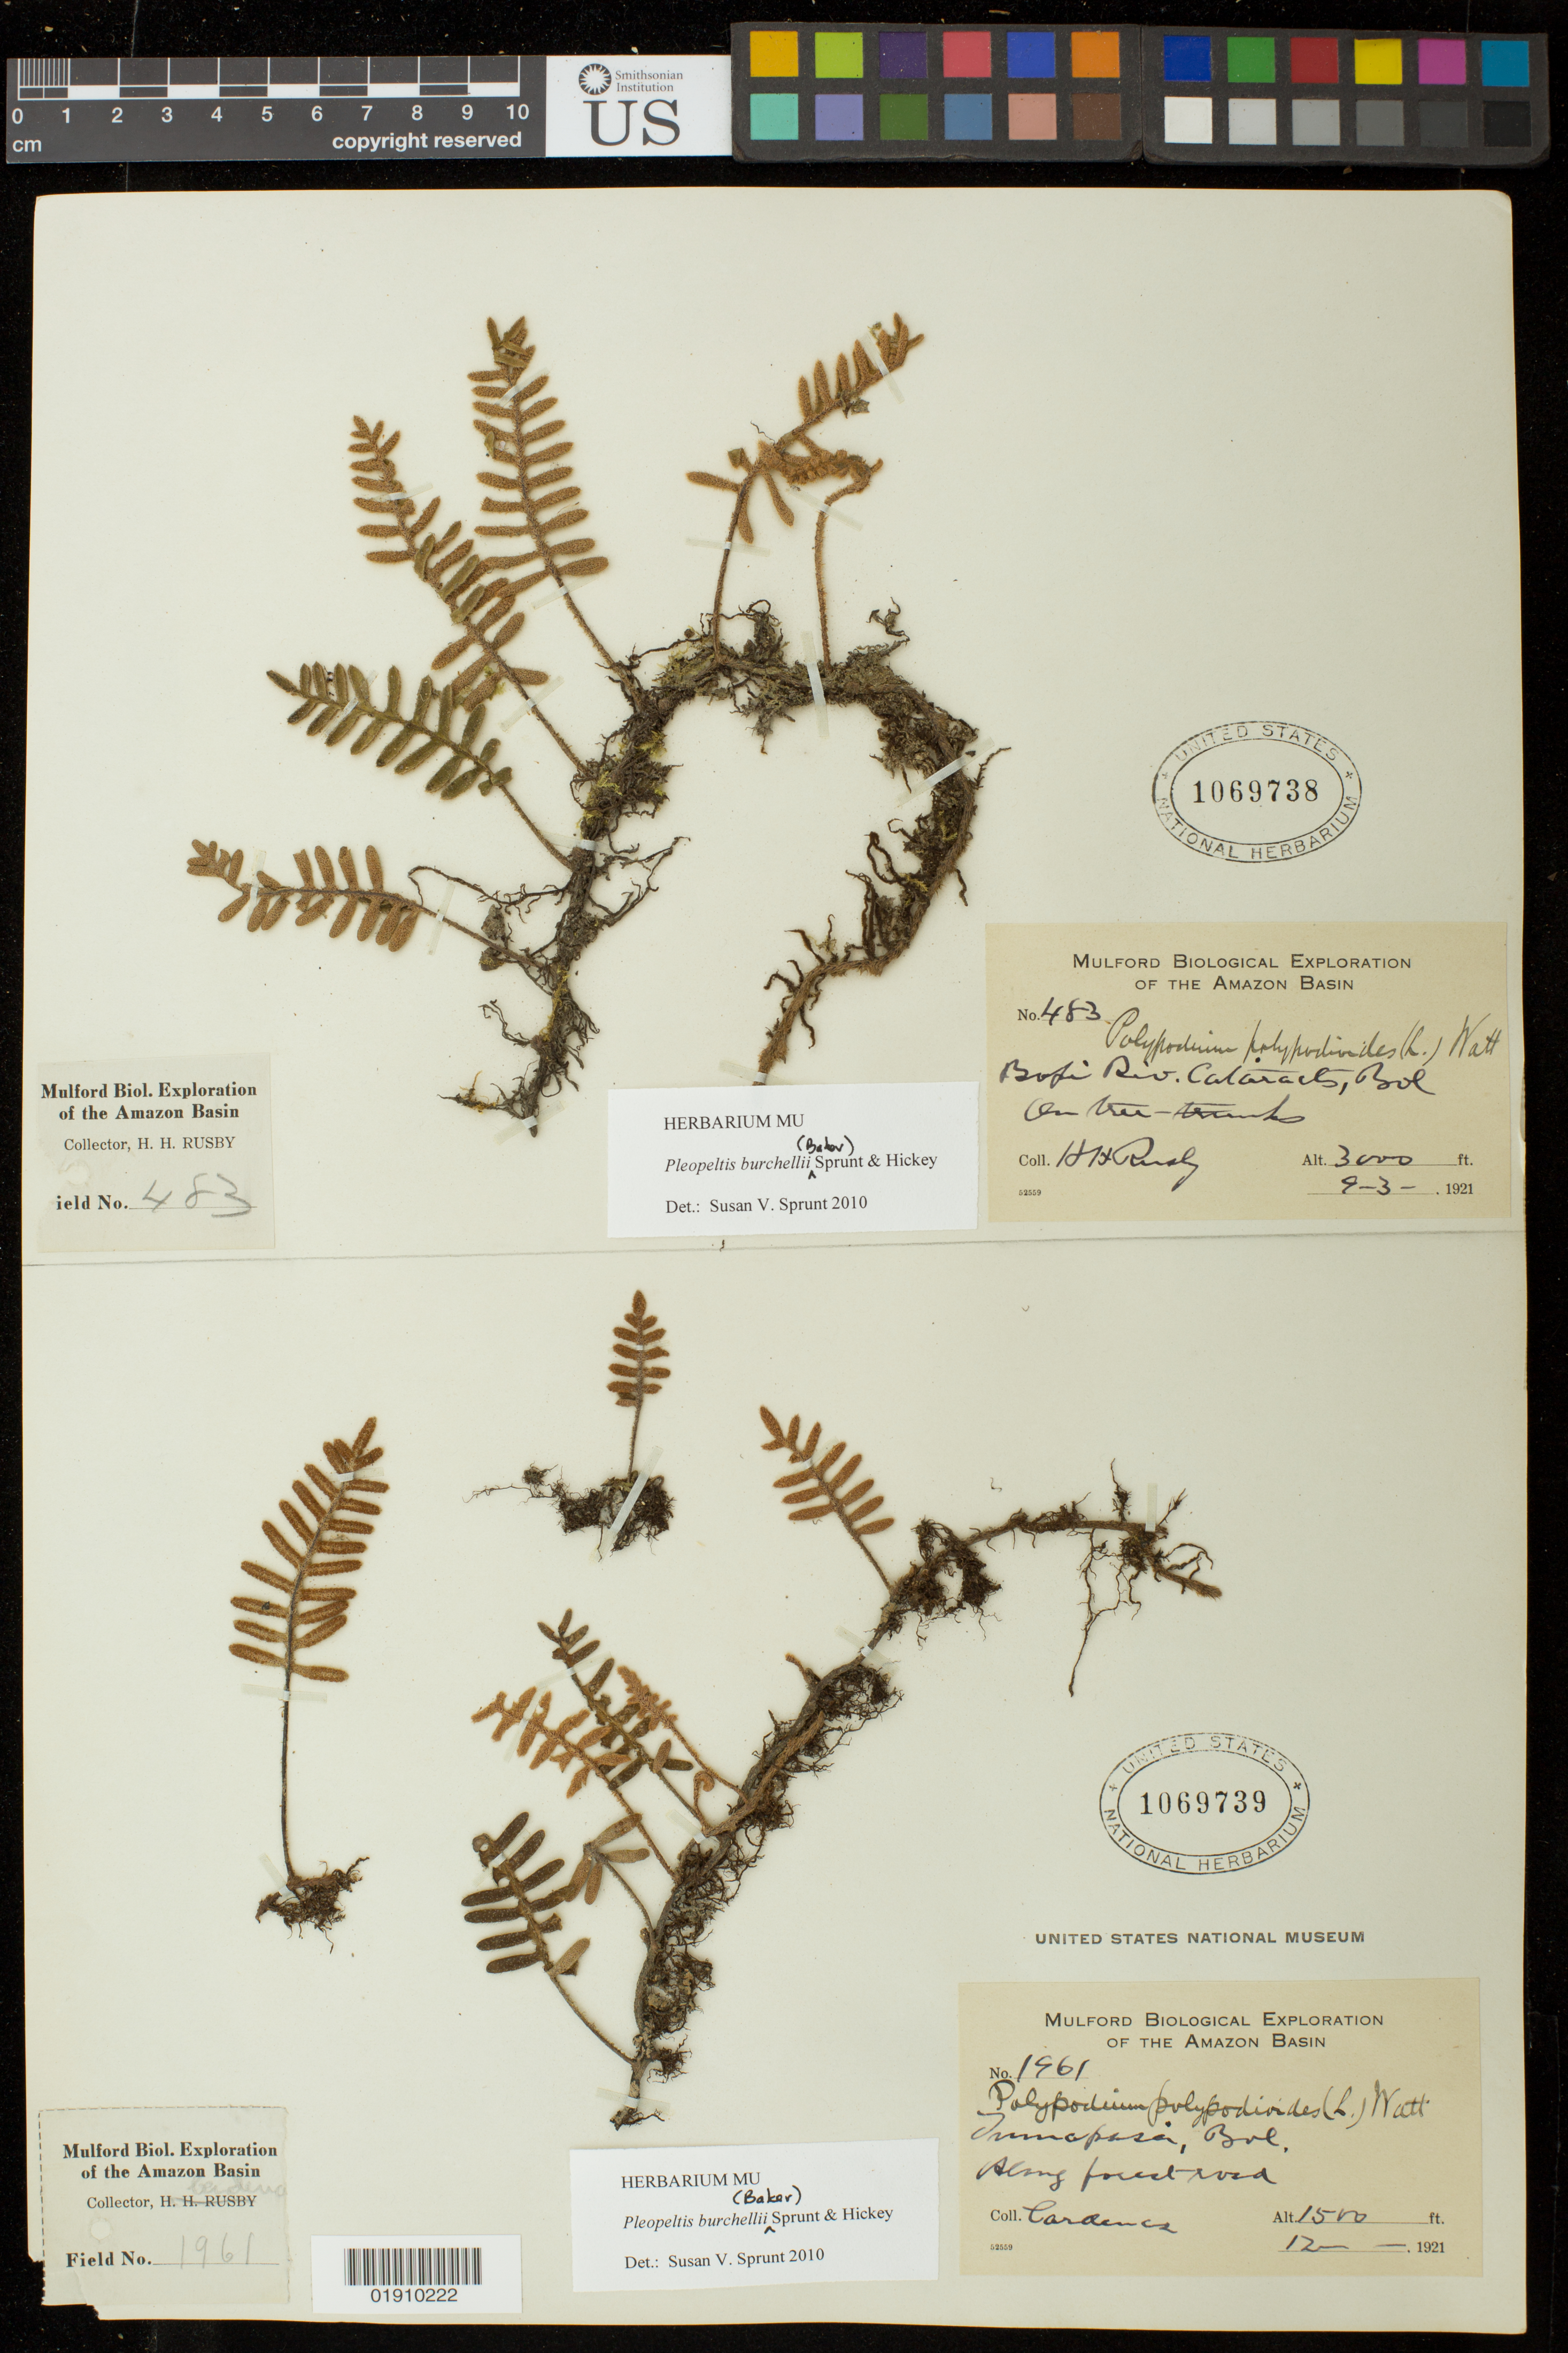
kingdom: Plantae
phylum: Tracheophyta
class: Polypodiopsida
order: Polypodiales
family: Polypodiaceae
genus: Pleopeltis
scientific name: Pleopeltis burchellii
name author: (Baker) Sprunt & Hickey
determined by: Sprunt, S. V.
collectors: M. Cárdenas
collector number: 1961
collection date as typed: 12-1921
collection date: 1921-12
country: Bolivia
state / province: La Paz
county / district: Iturralde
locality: Tumupasa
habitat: Along forest-road.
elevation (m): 457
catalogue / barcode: US 1069739